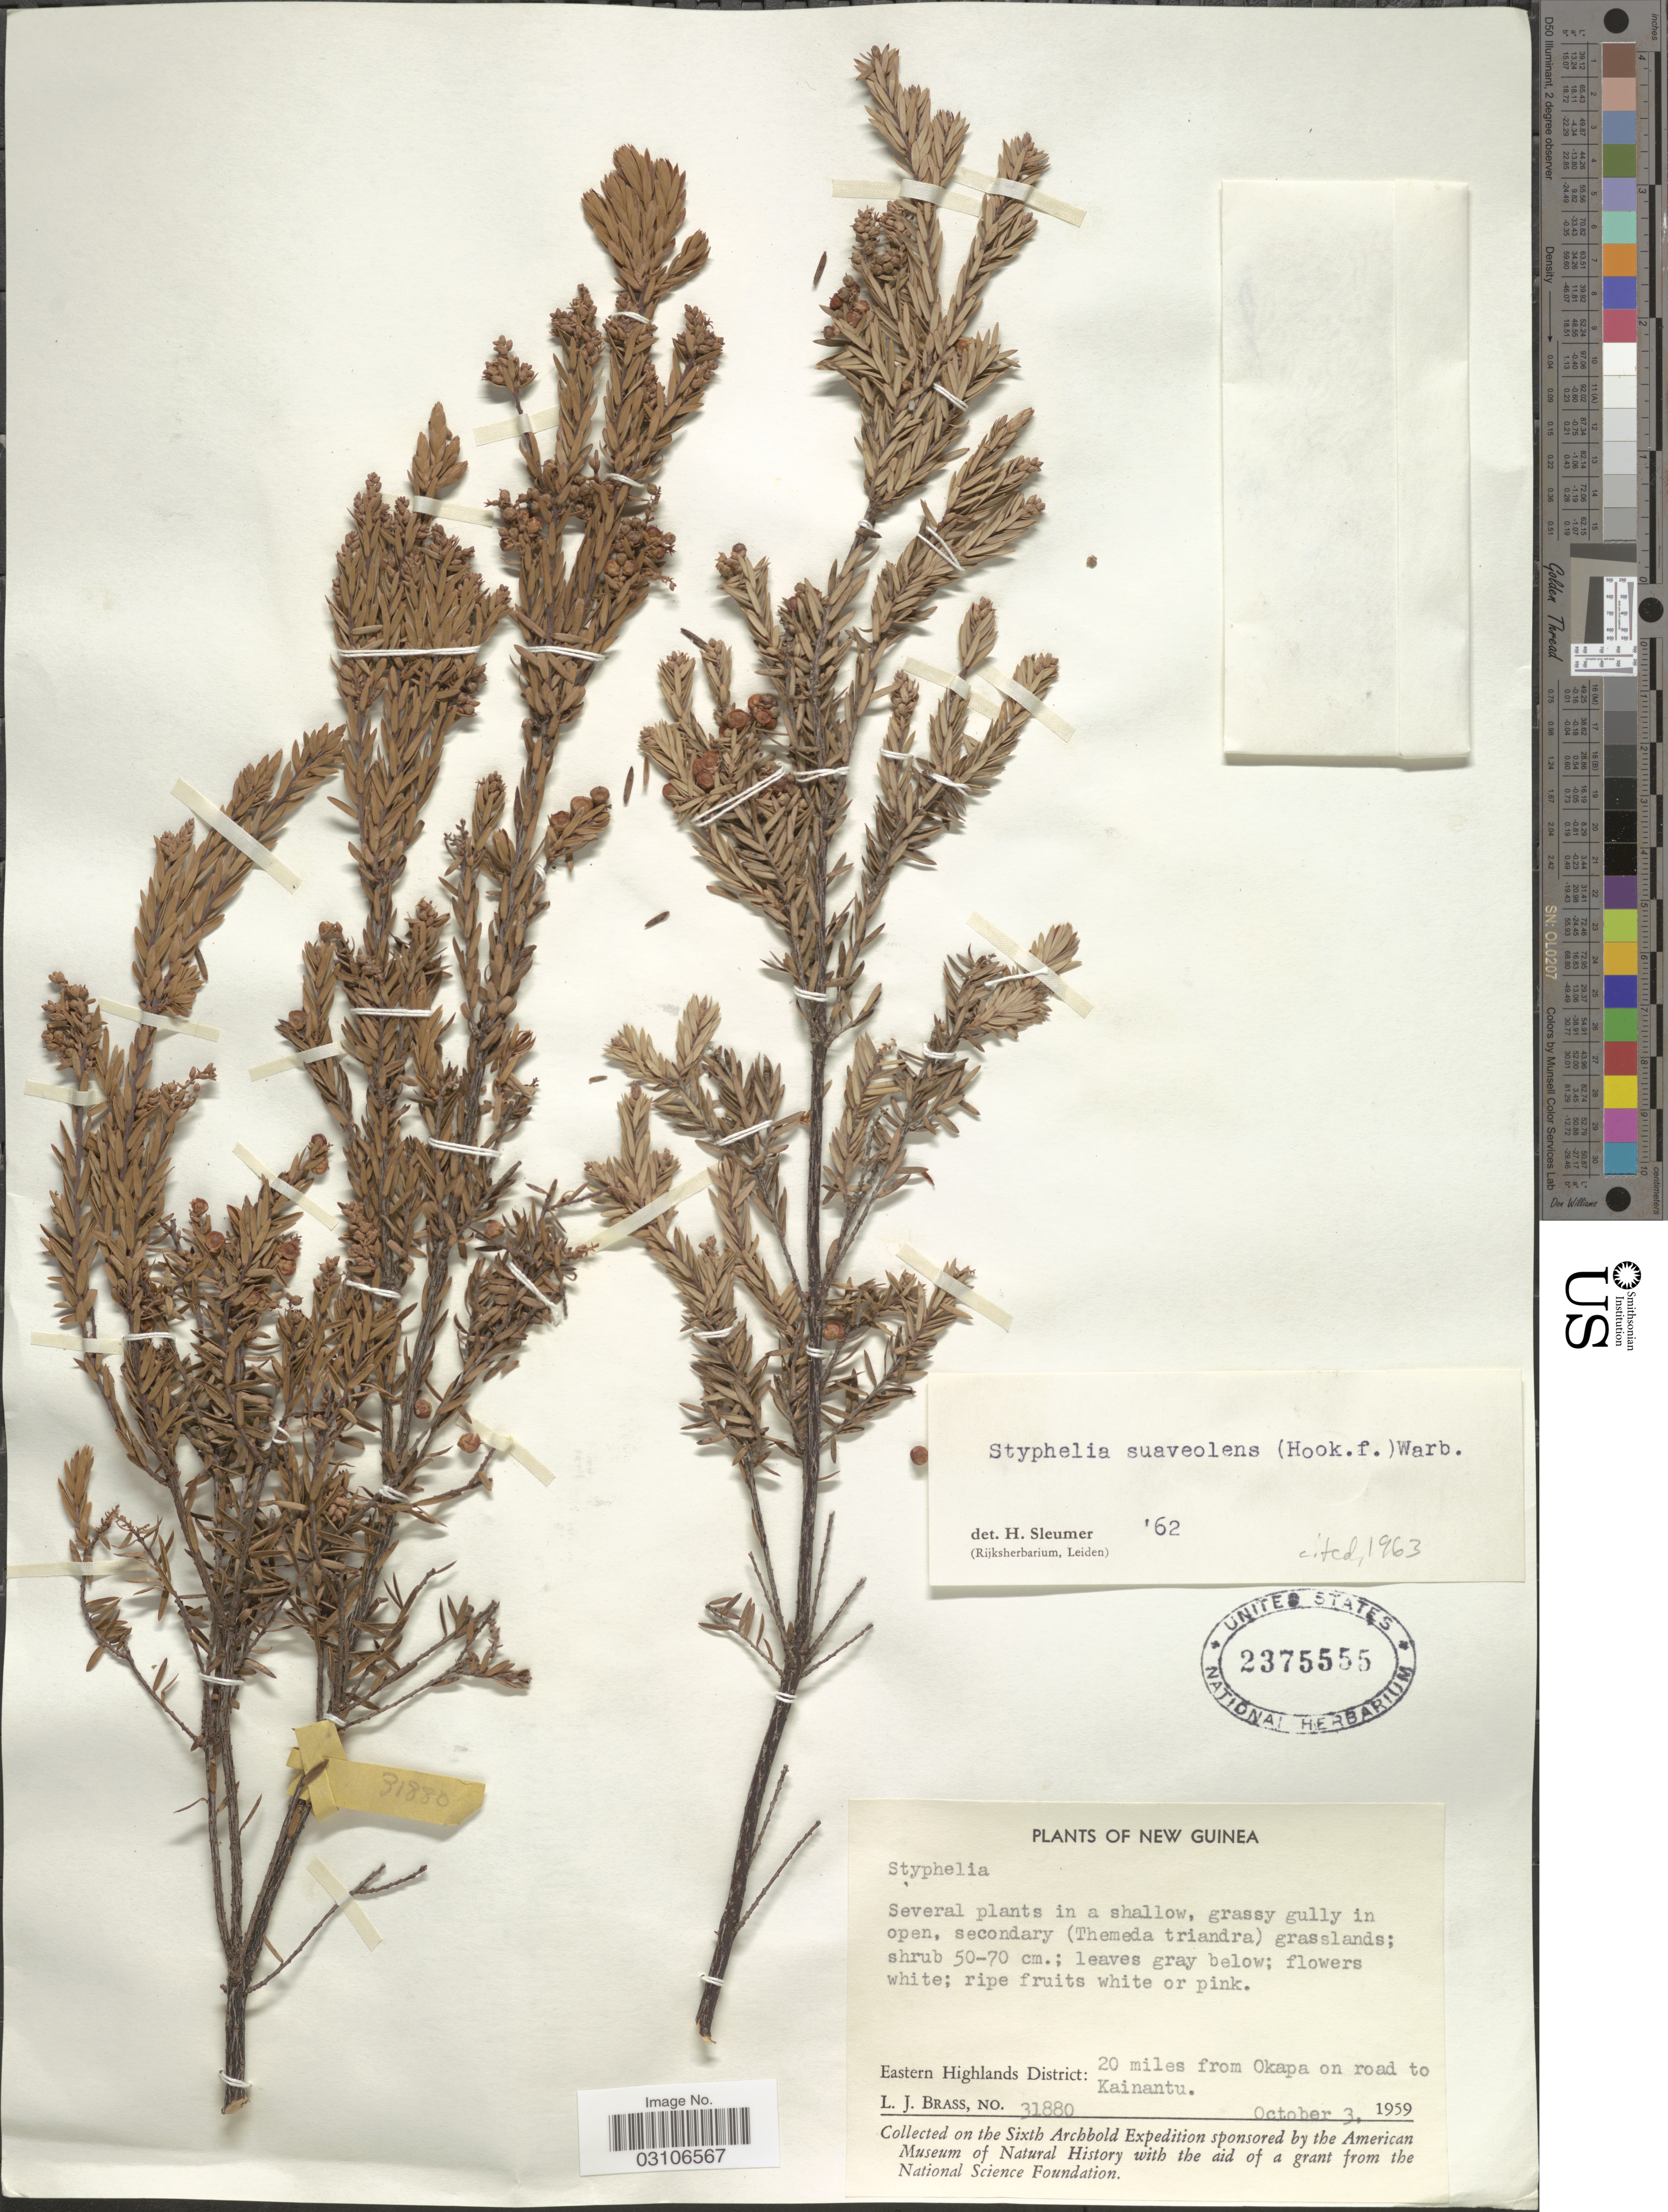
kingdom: Plantae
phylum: Tracheophyta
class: Magnoliopsida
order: Ericales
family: Ericaceae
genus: Styphelia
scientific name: Styphelia suaveolens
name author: (Hook. f.) Warb. ex P. Sarasin & Sarasin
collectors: L. J. Brass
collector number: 31880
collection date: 1959-10-03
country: Papua New Guinea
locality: New Guinea. Eastern Highlands District: 20 miles from Okapa on road to Kainantu.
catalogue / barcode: US 2375555